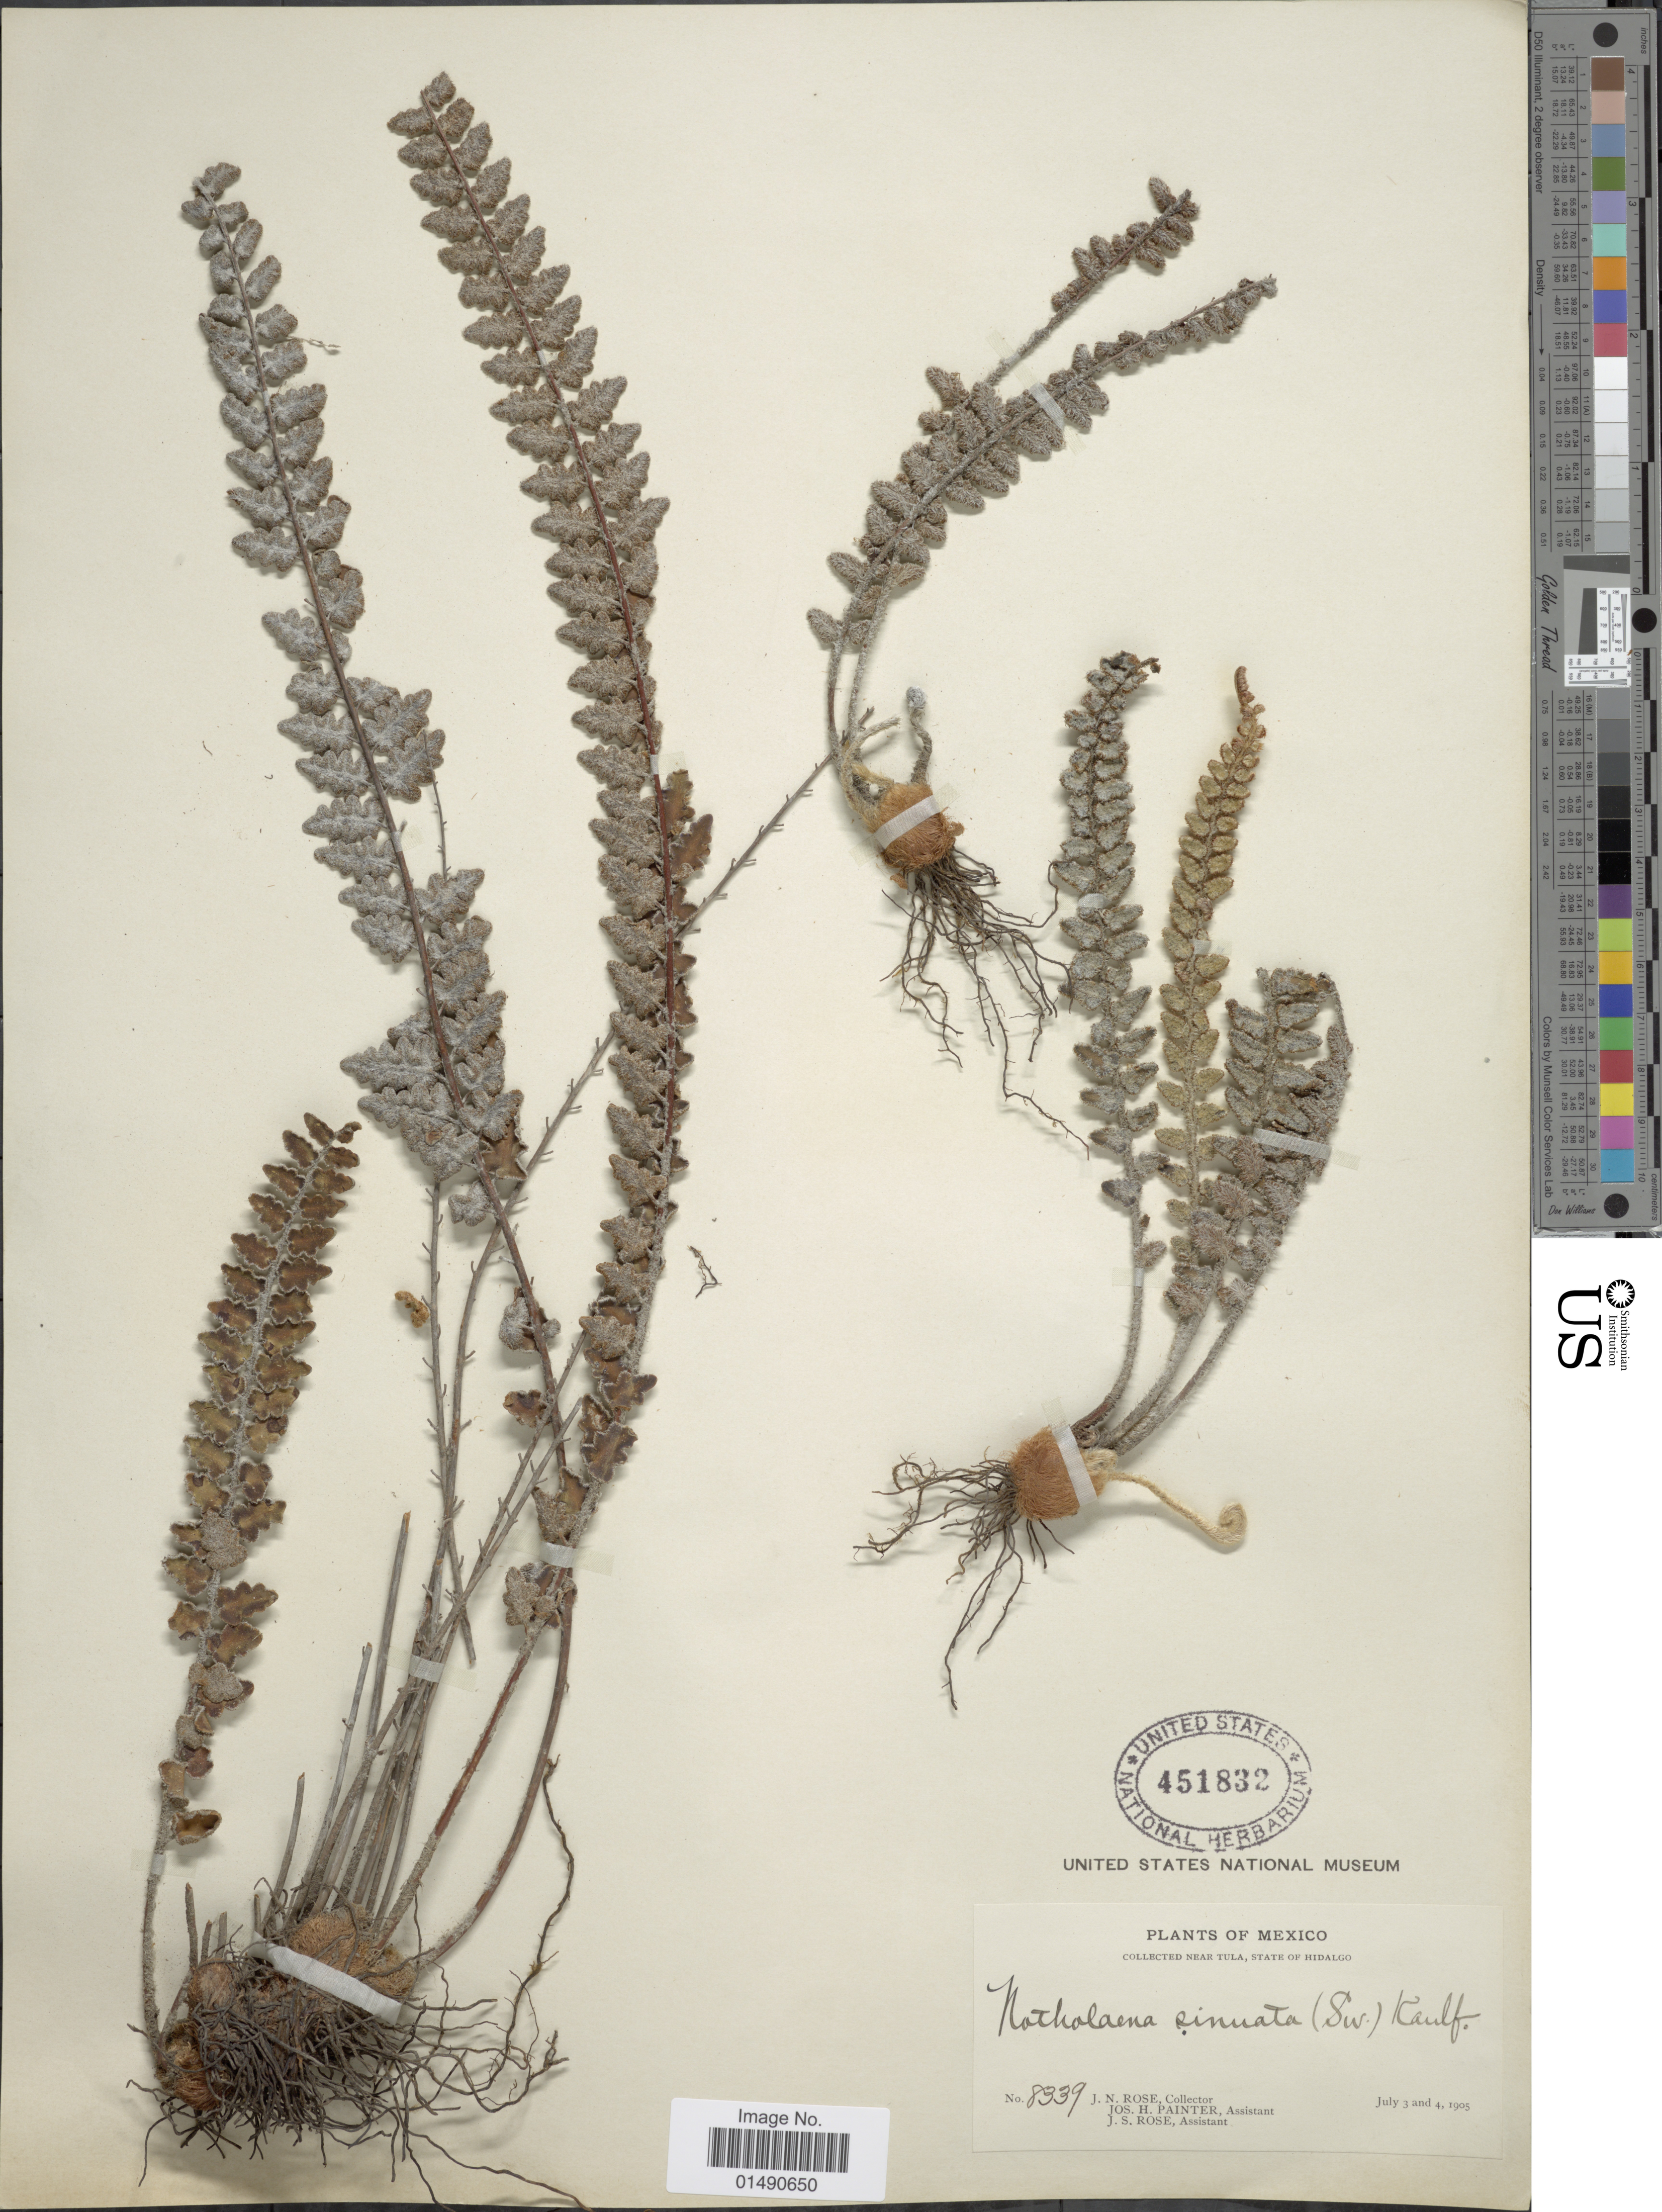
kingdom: Plantae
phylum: Tracheophyta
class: Polypodiopsida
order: Polypodiales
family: Pteridaceae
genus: Astrolepis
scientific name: Astrolepis sinuata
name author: (Lag. ex Sw.) D.M. Benham & Windham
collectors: J. N. Rose, J. H. Painter & J. S. Rose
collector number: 8339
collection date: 1905-07-03/1905-07-04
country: Mexico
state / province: Hidalgo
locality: Near Tula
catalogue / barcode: US 451832